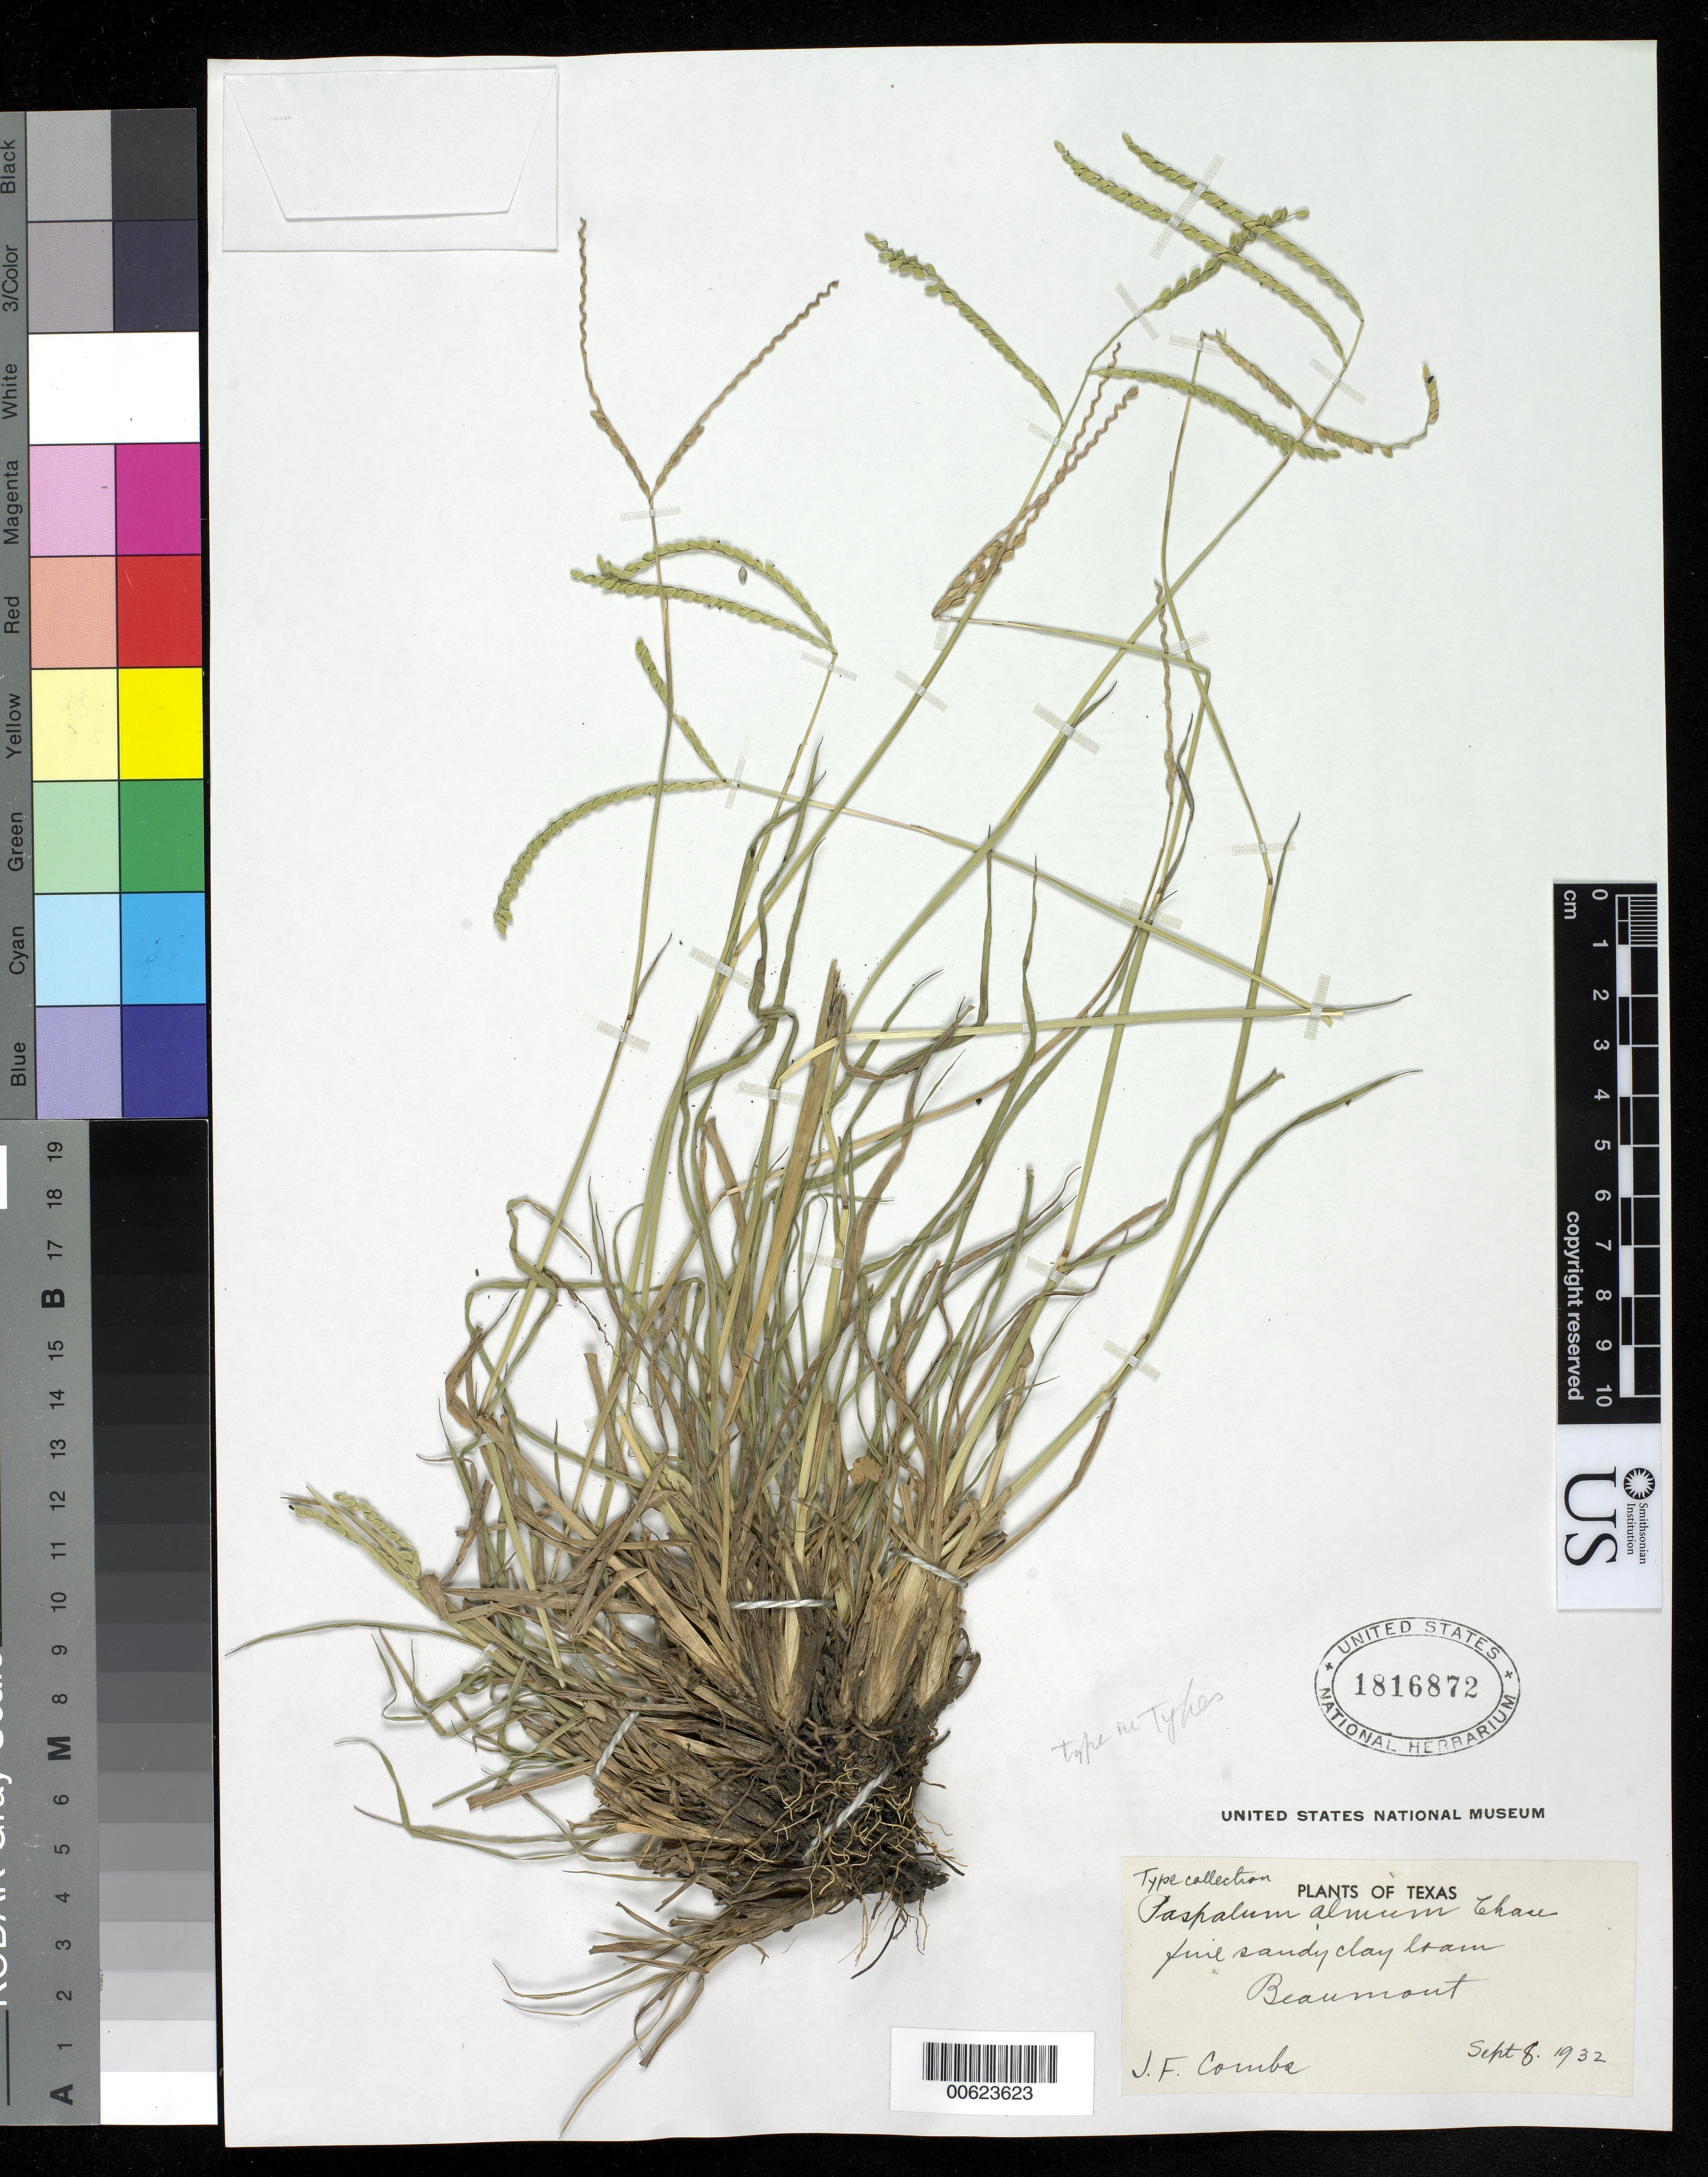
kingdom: Plantae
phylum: Tracheophyta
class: Liliopsida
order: Poales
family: Poaceae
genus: Paspalum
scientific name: Paspalum almum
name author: Chase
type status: Isotype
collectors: J. Combs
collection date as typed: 08 Sep 1932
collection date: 1932-09-08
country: United States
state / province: Texas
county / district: Jefferson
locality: Beaumont.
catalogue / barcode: US 1816872